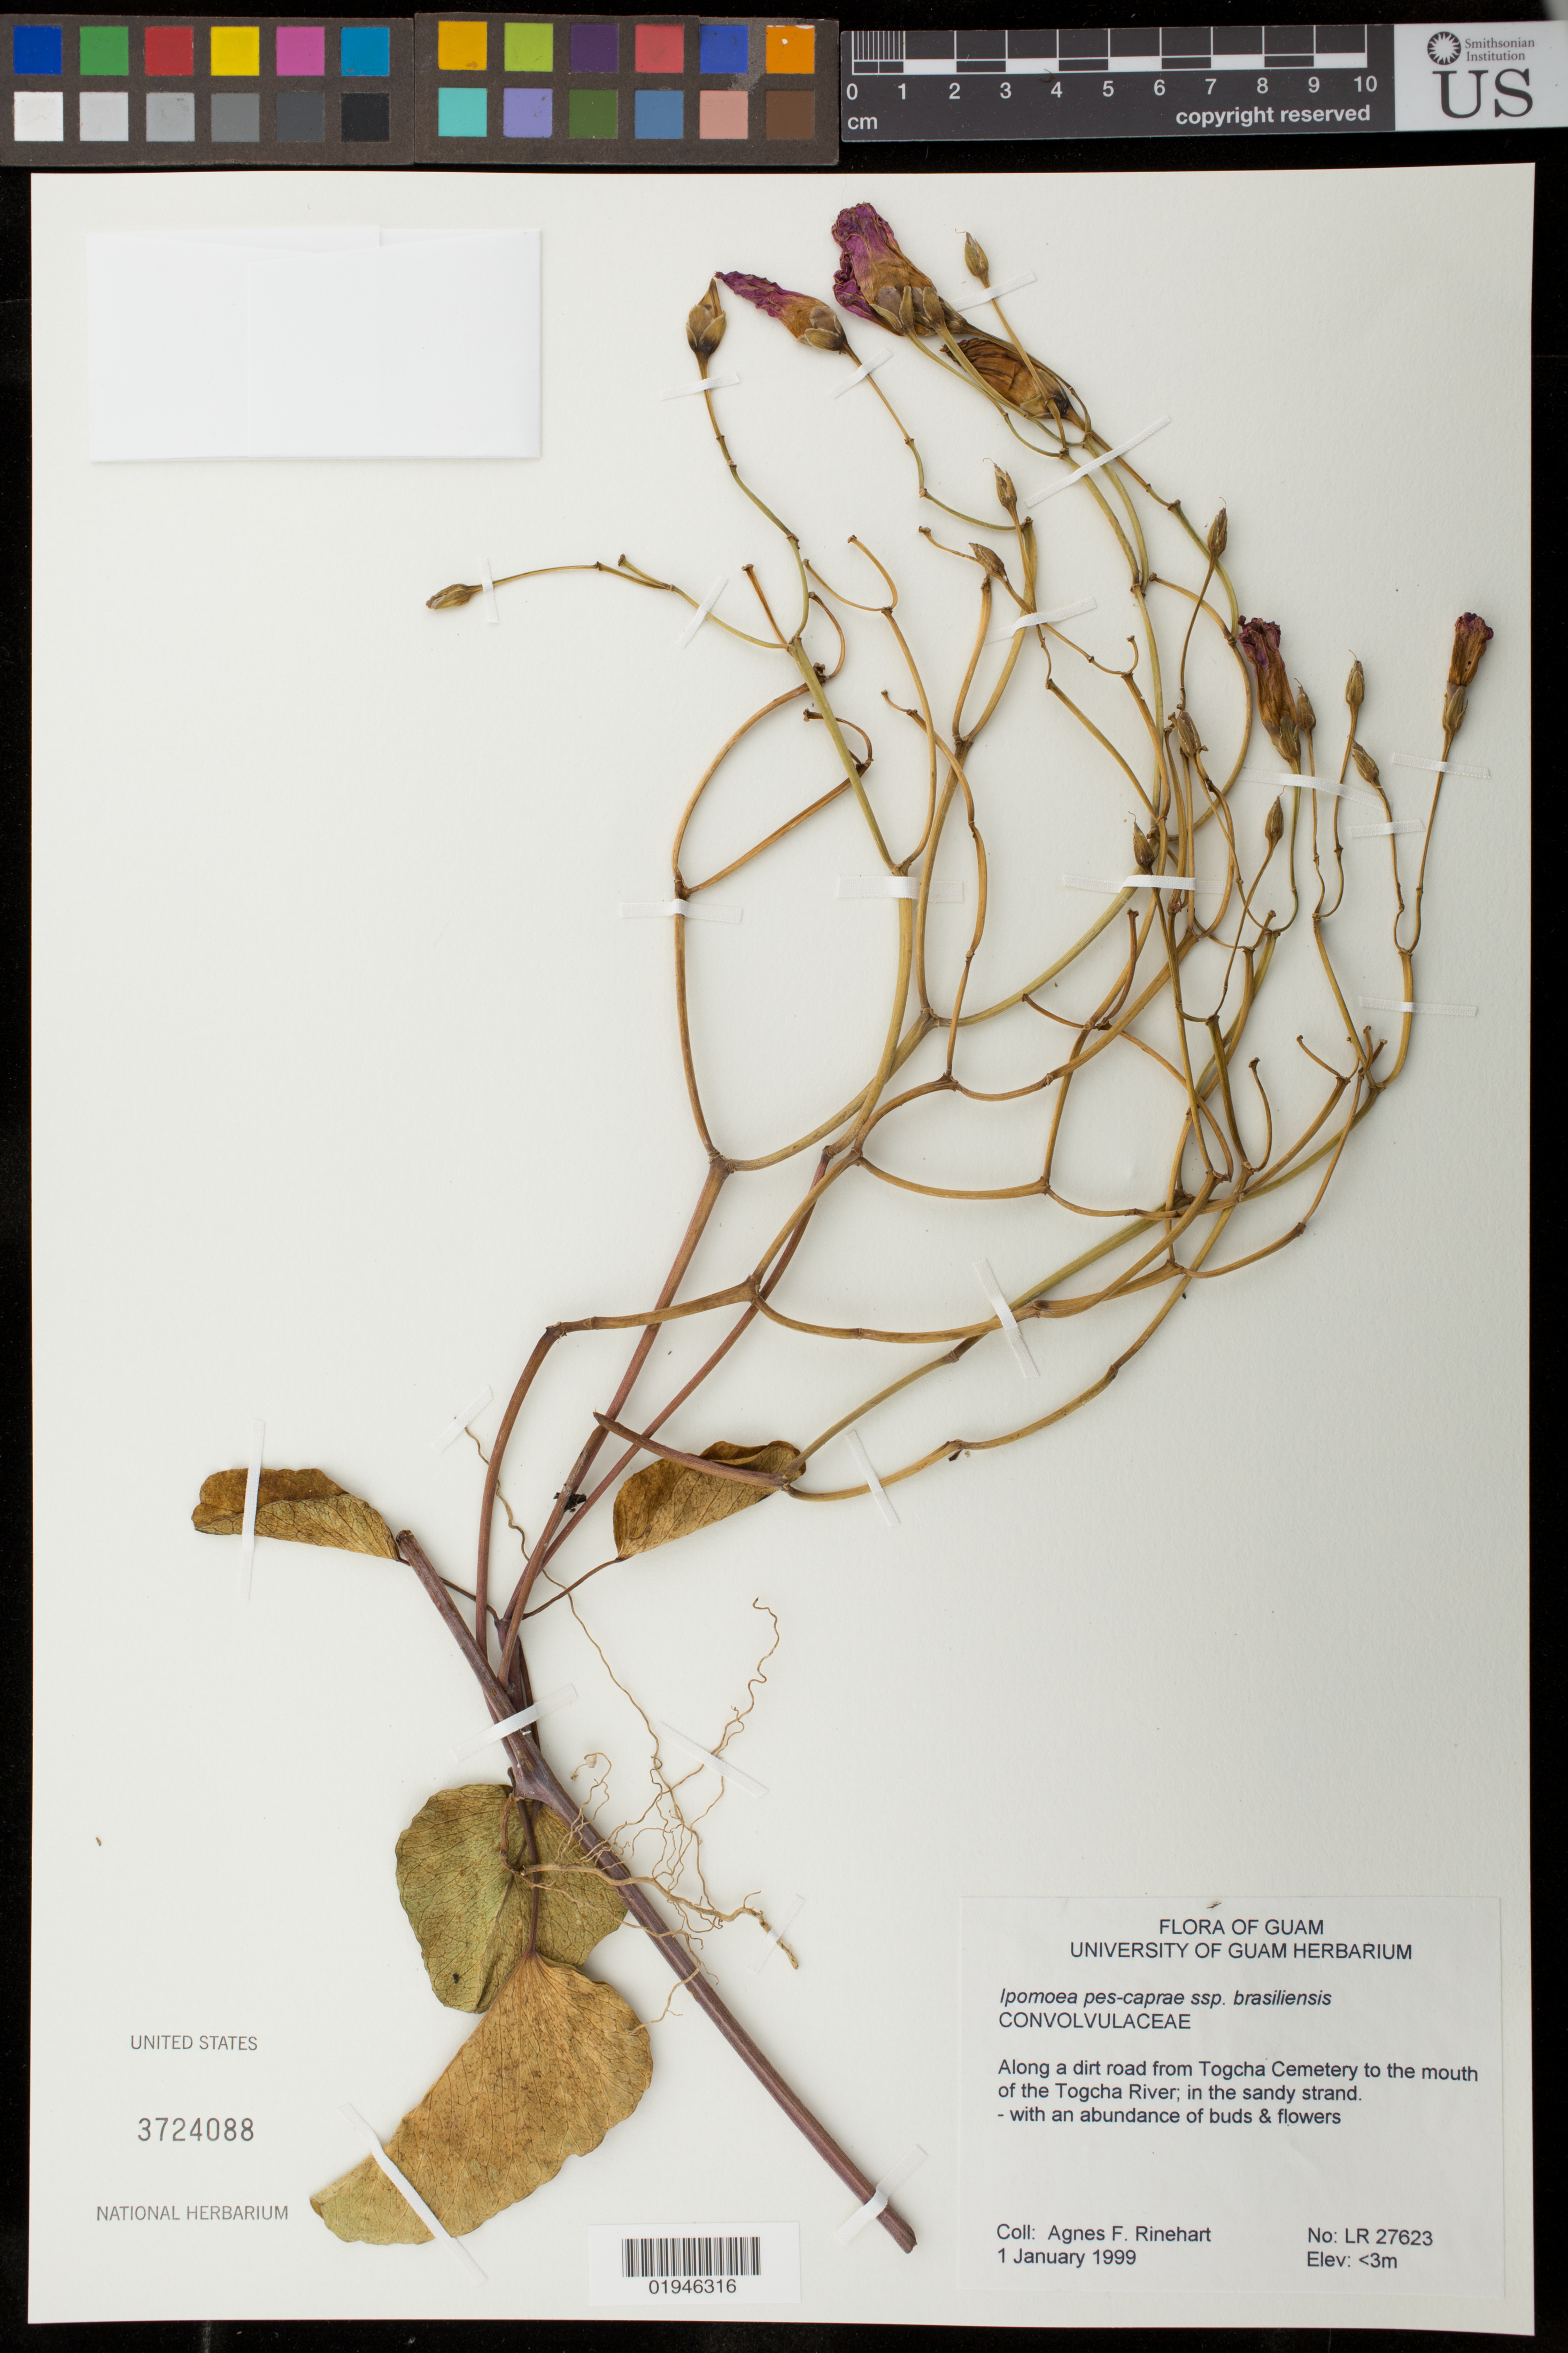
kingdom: Plantae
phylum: Tracheophyta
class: Magnoliopsida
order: Solanales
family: Convolvulaceae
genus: Ipomoea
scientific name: Ipomoea pes-caprae subsp. brasiliensis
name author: (L.) Ooststr.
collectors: A. Rinehart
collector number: LR 27623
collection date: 1999-01-01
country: U.S. Administered Pacific Islands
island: Guam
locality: Guam, Along dirt road from Togcha Cemetery to the mouth of the Togcha River, in the sandy strand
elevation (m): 0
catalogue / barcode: US 3724088